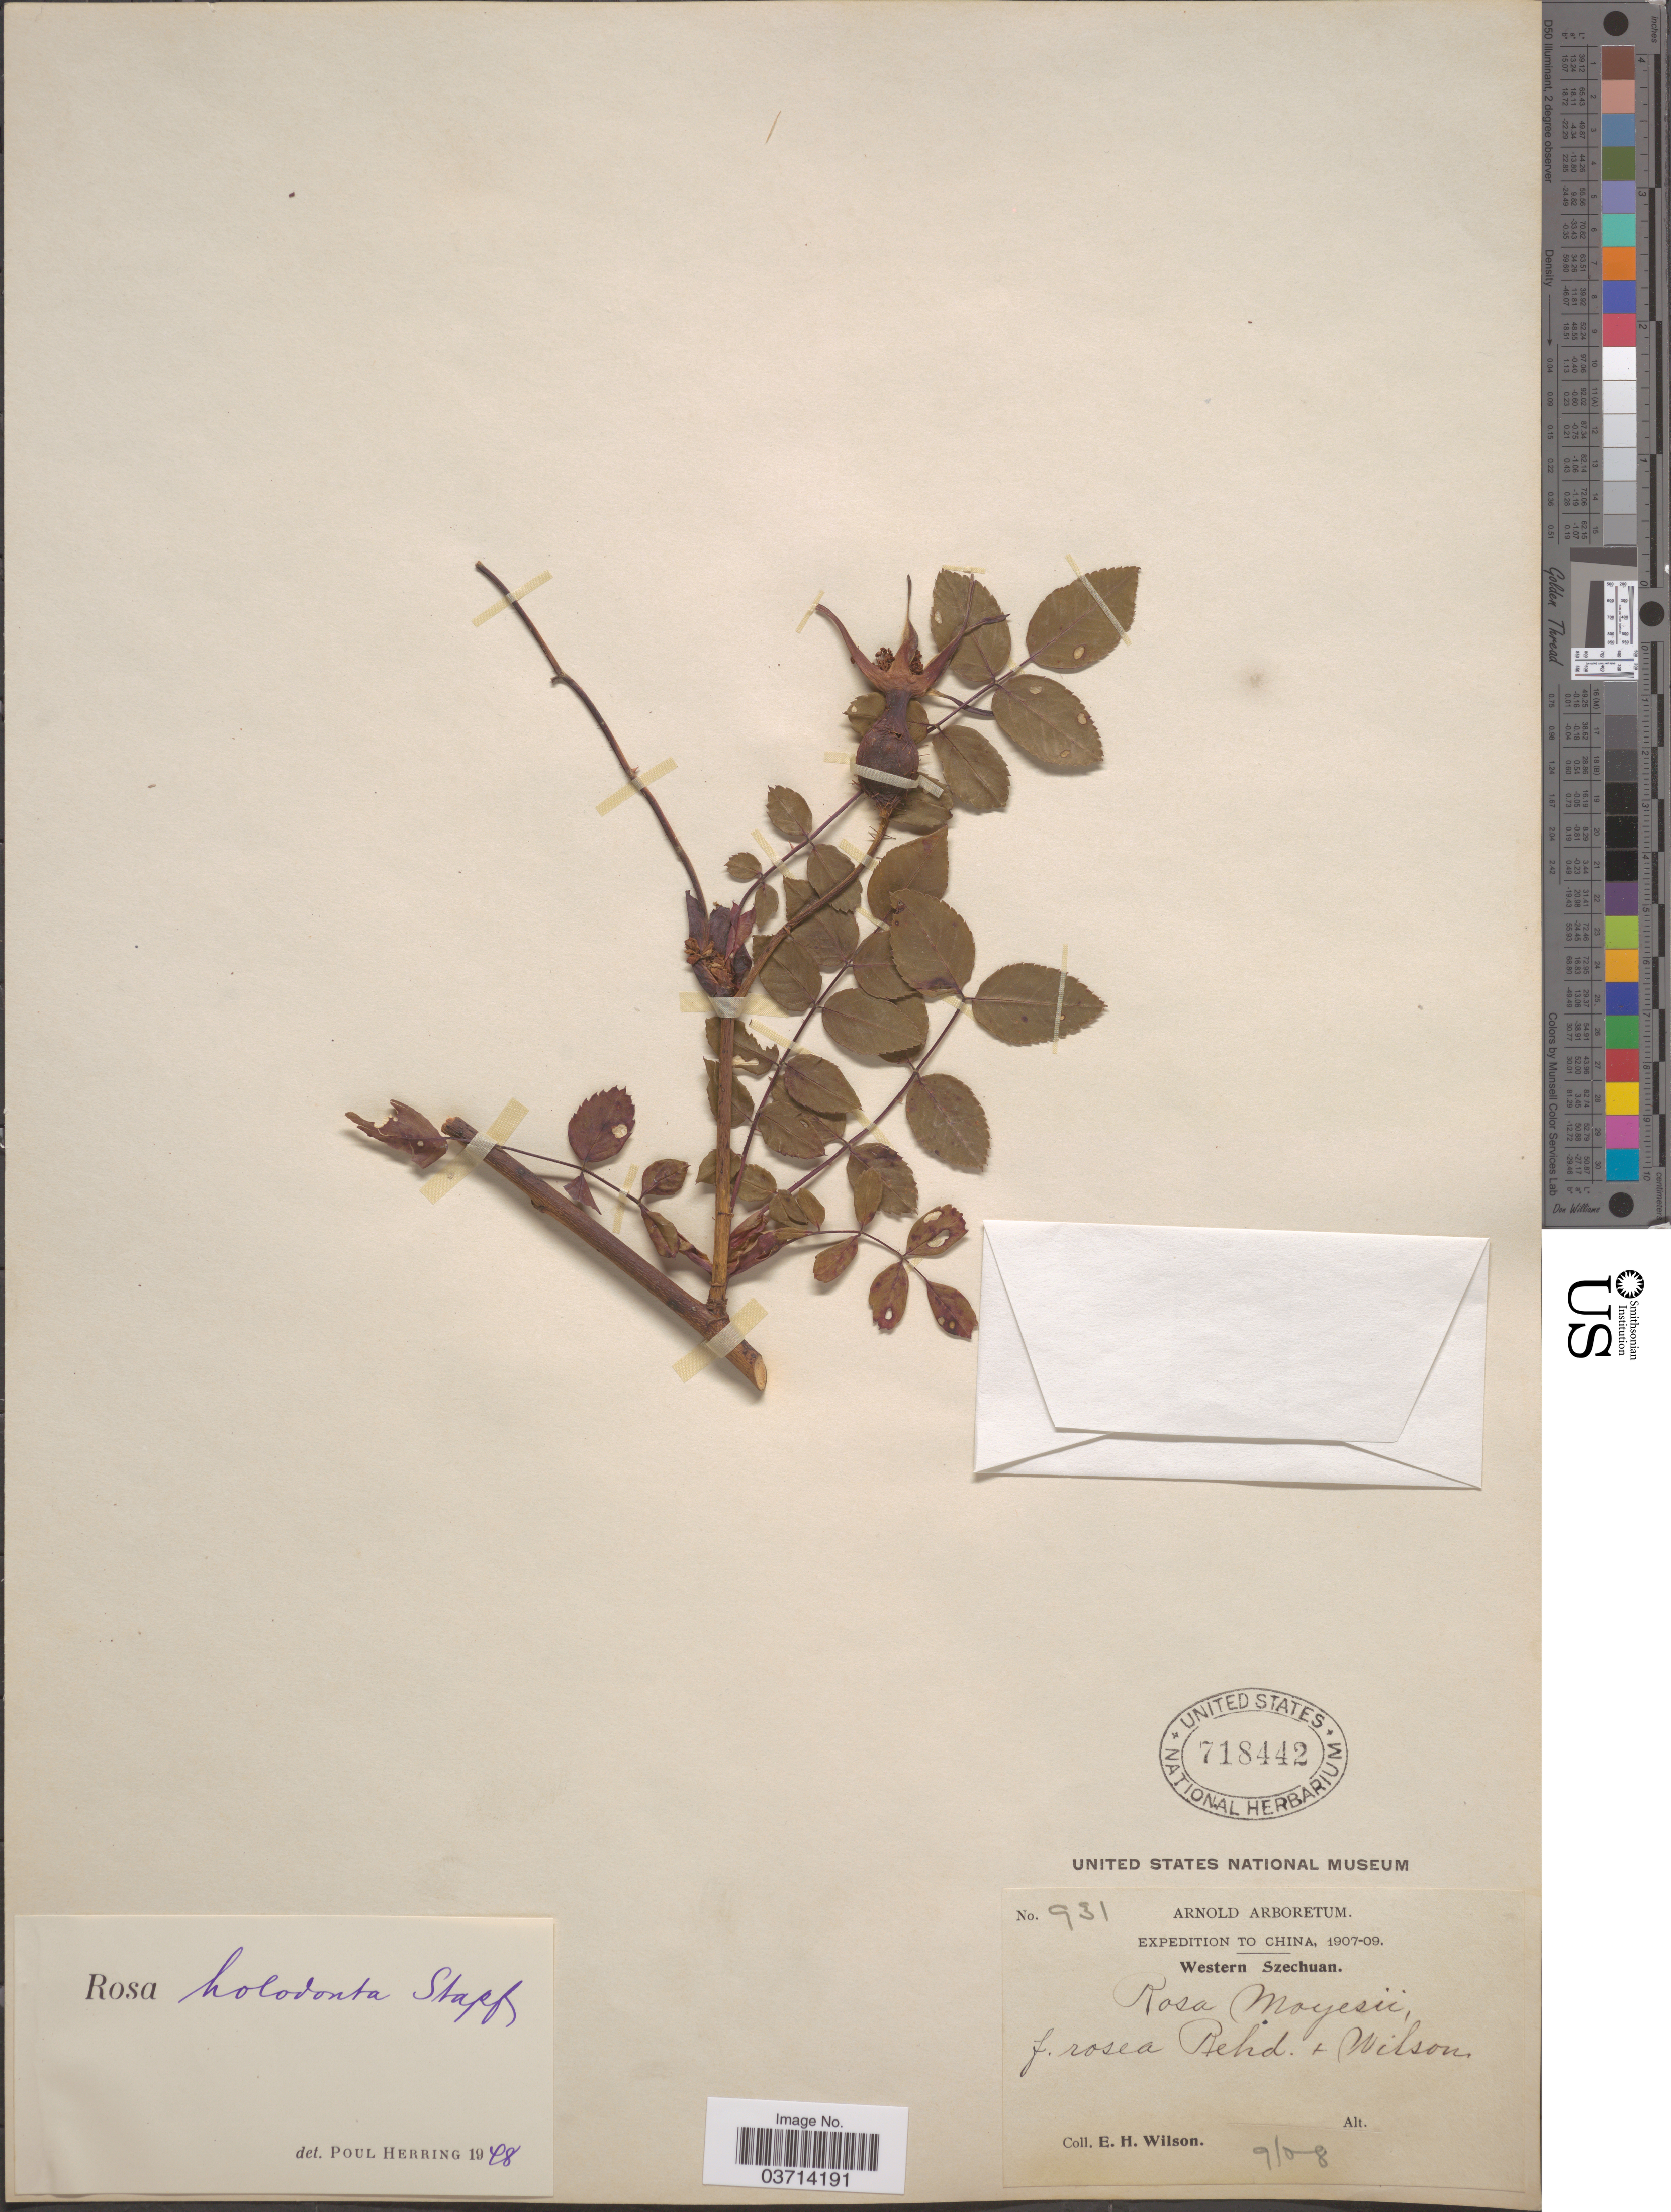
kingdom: Plantae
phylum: Tracheophyta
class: Magnoliopsida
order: Rosales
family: Rosaceae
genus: Rosa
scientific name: Rosa holodonta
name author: Stapf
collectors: E. Wilson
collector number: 931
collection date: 1908-09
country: China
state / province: Sichuan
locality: Western Szechuan.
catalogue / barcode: US 718442